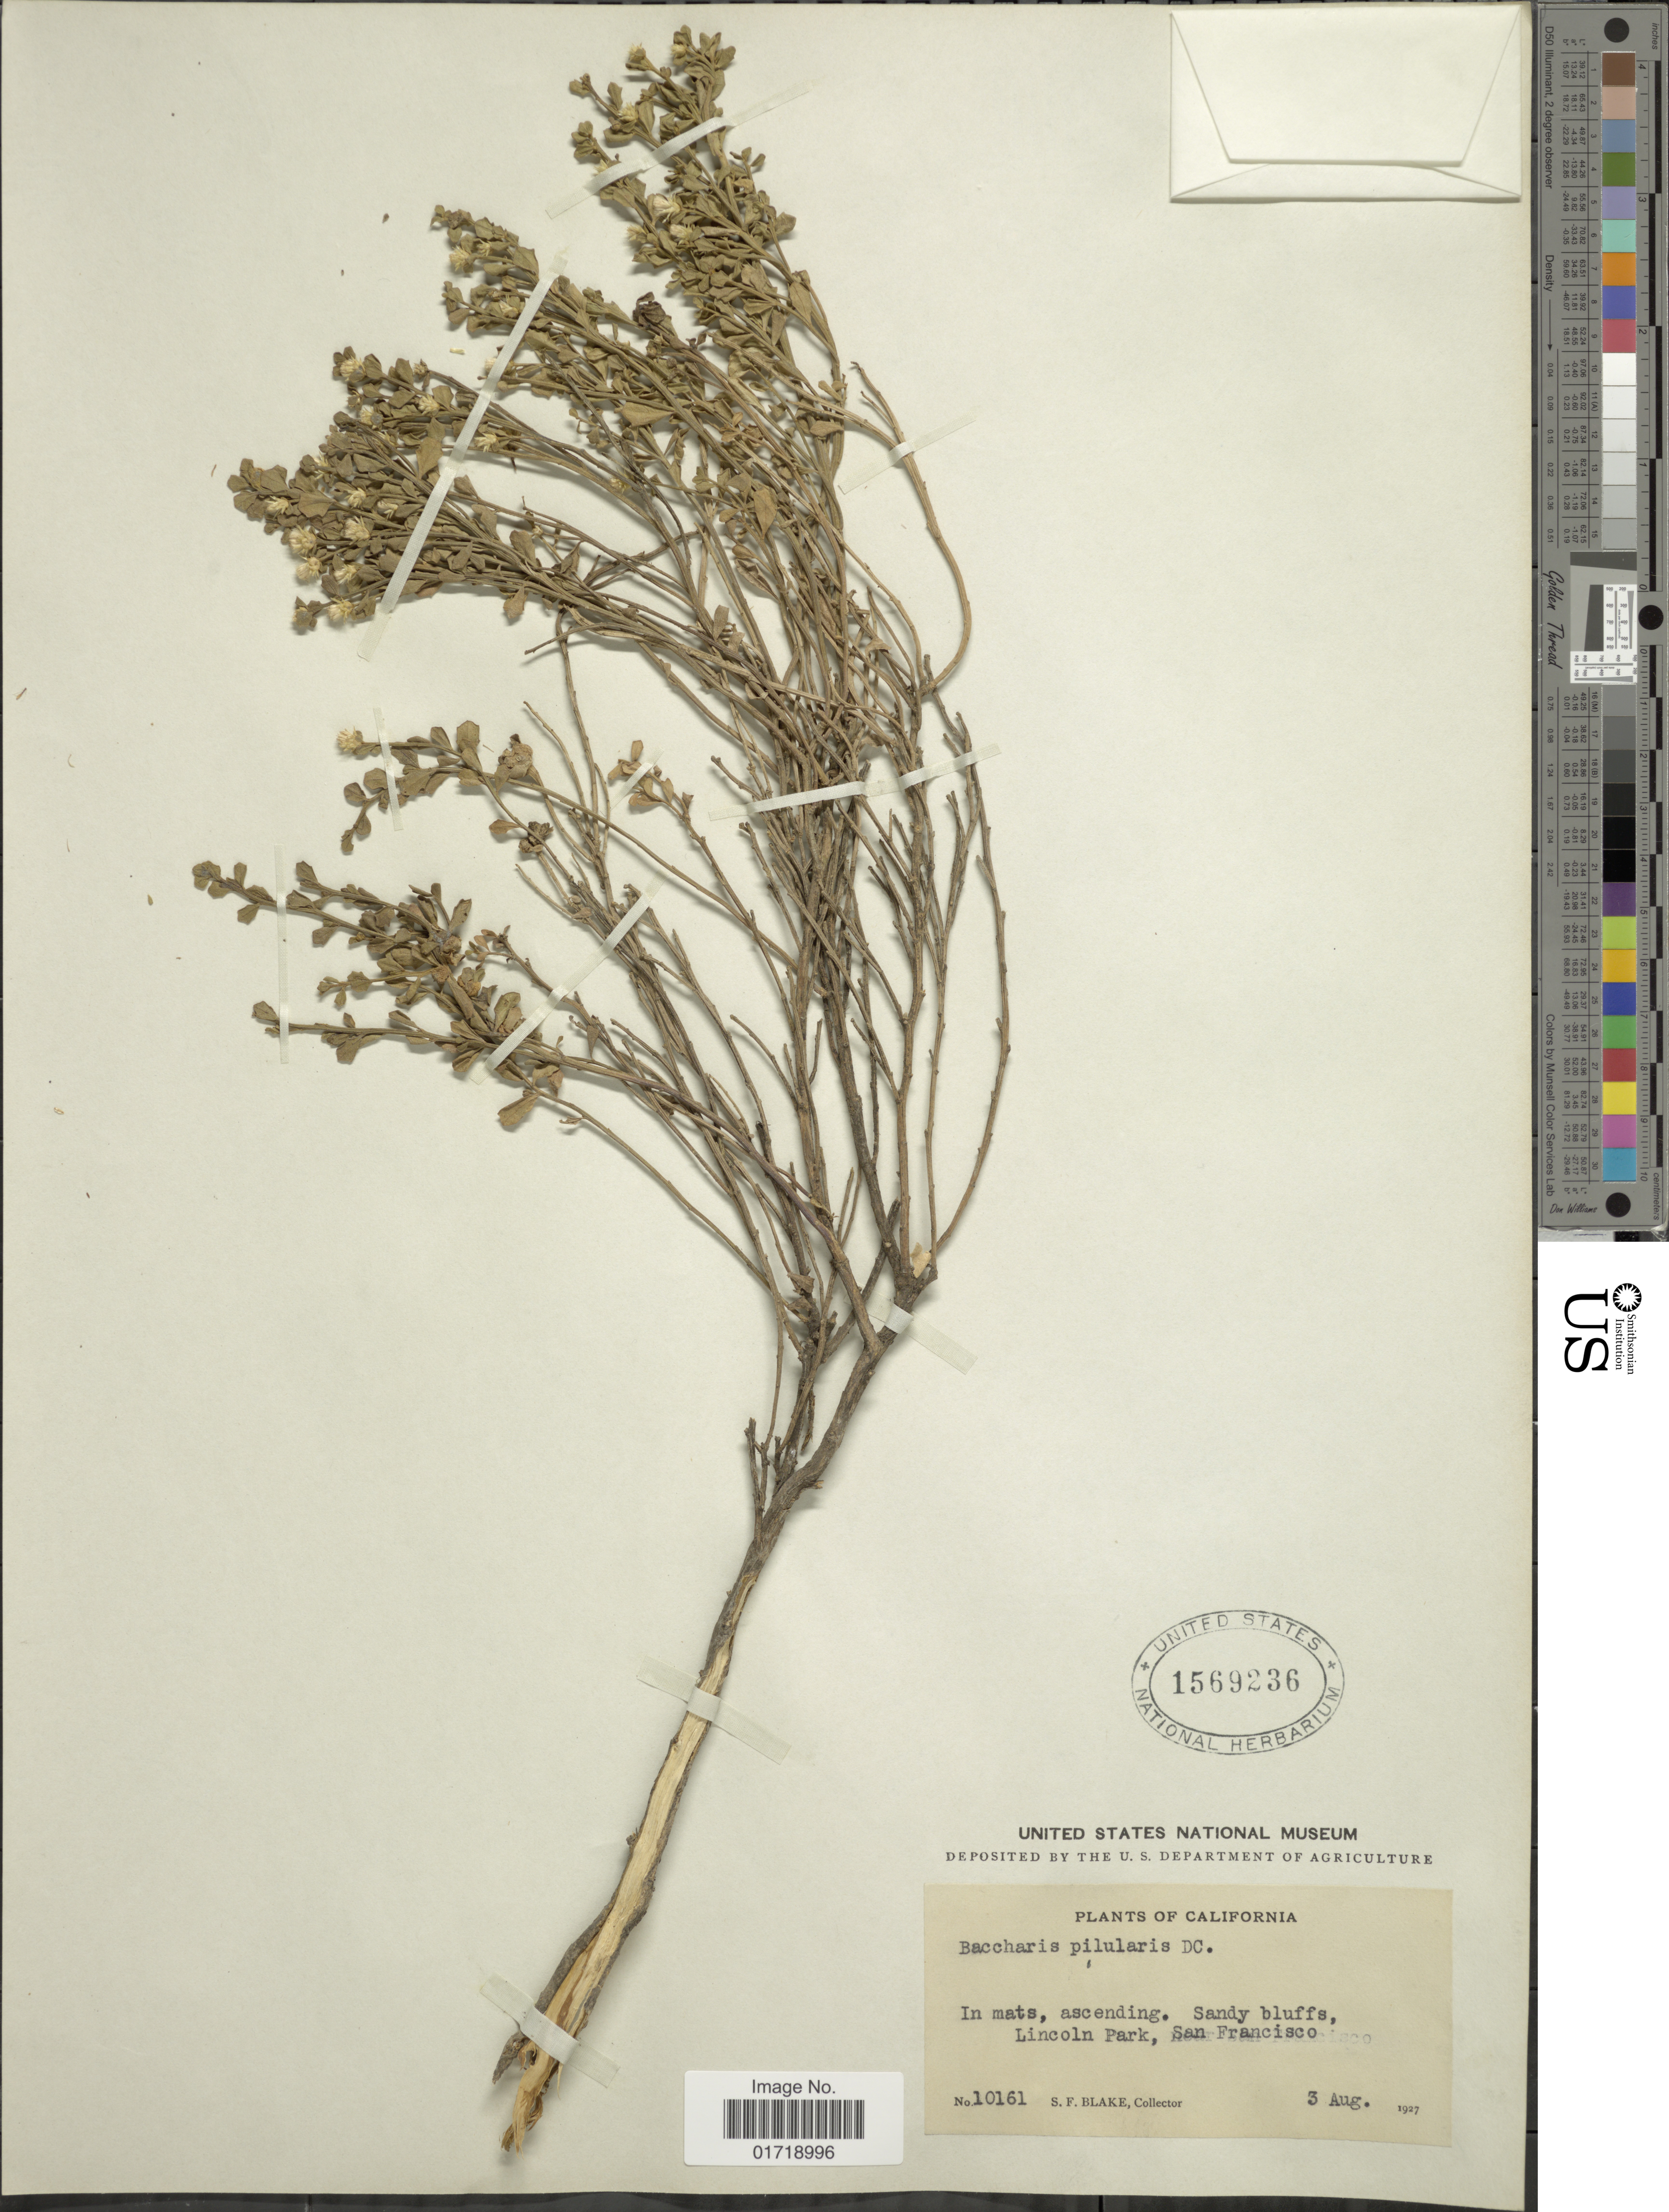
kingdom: Plantae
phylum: Tracheophyta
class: Magnoliopsida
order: Asterales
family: Asteraceae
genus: Baccharis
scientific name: Baccharis pilularis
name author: DC.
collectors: S. Blake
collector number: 10161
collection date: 1927-08-03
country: United States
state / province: California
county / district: San Francisco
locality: Lincoln Park, San Francisco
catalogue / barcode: US 1569236